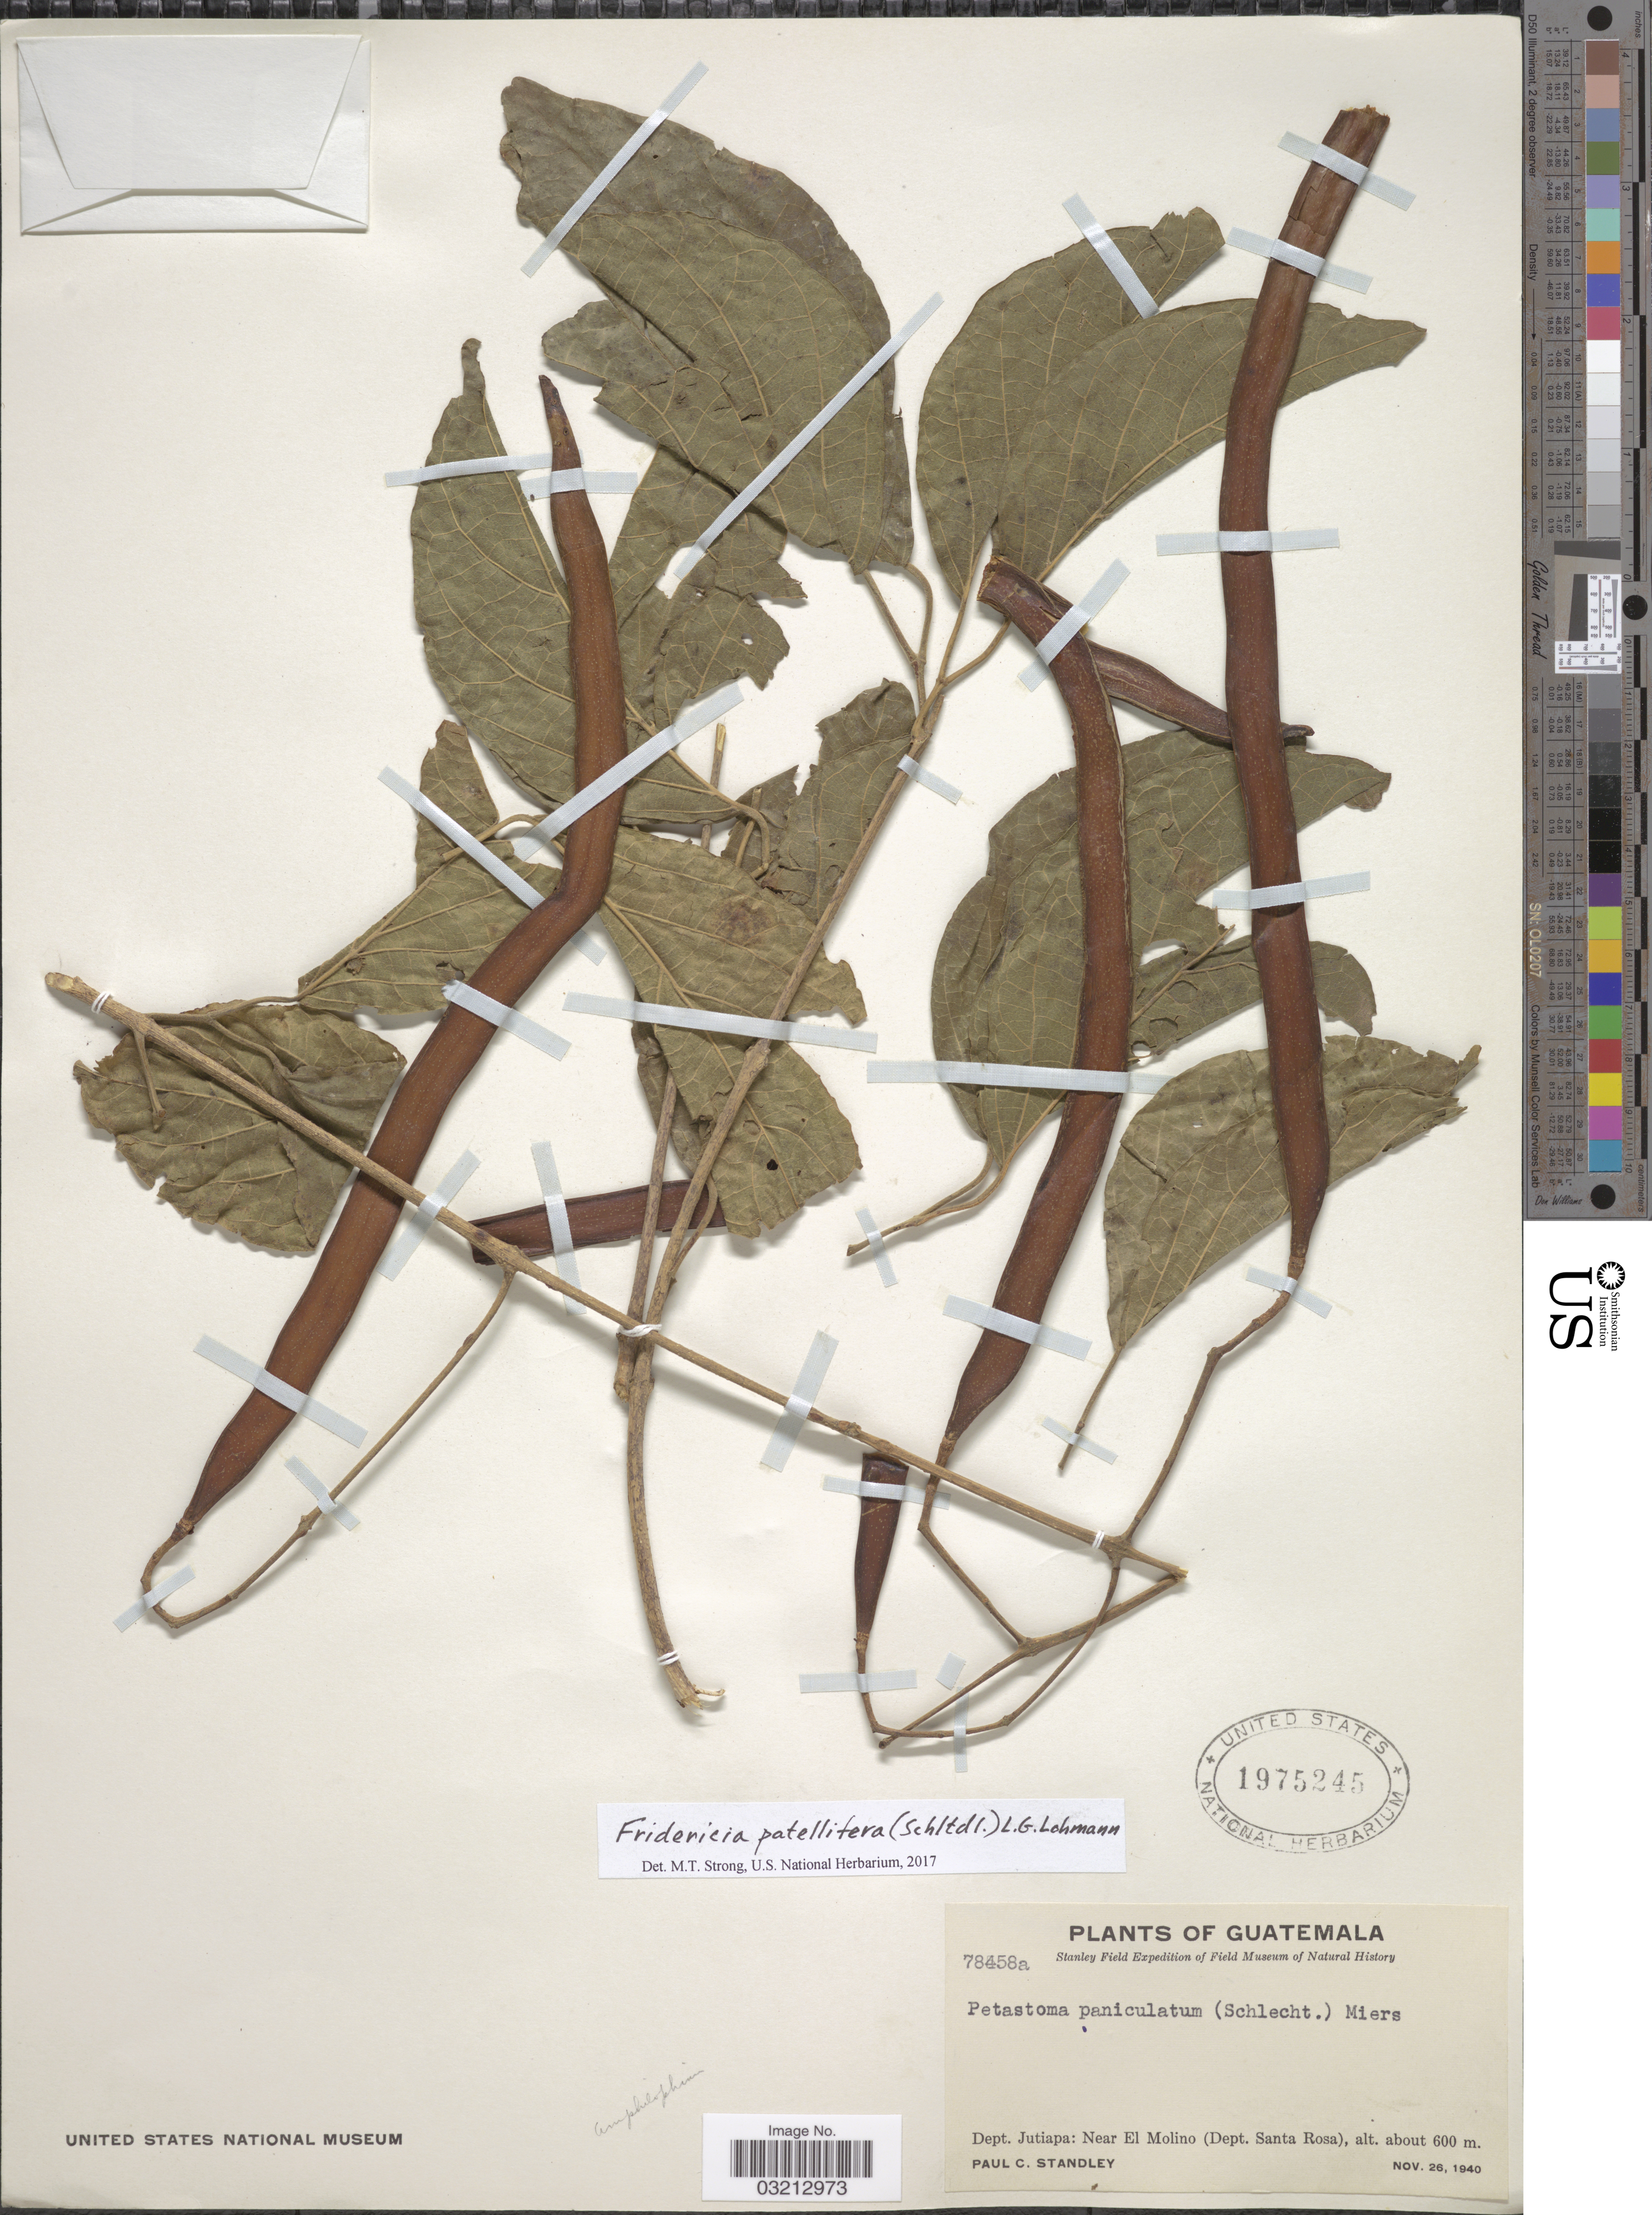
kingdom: Plantae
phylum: Tracheophyta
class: Magnoliopsida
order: Lamiales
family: Bignoniaceae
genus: Fridericia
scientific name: Fridericia patellifera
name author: (Schltdl.) L.G. Lohmann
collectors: P. C. Standley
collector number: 78458a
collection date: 1940-11-26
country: Guatemala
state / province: Jutiapa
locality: Dept. Jutiapa: Near El Molino (Dept. Santa Rosa).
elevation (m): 600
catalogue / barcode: US 1975245